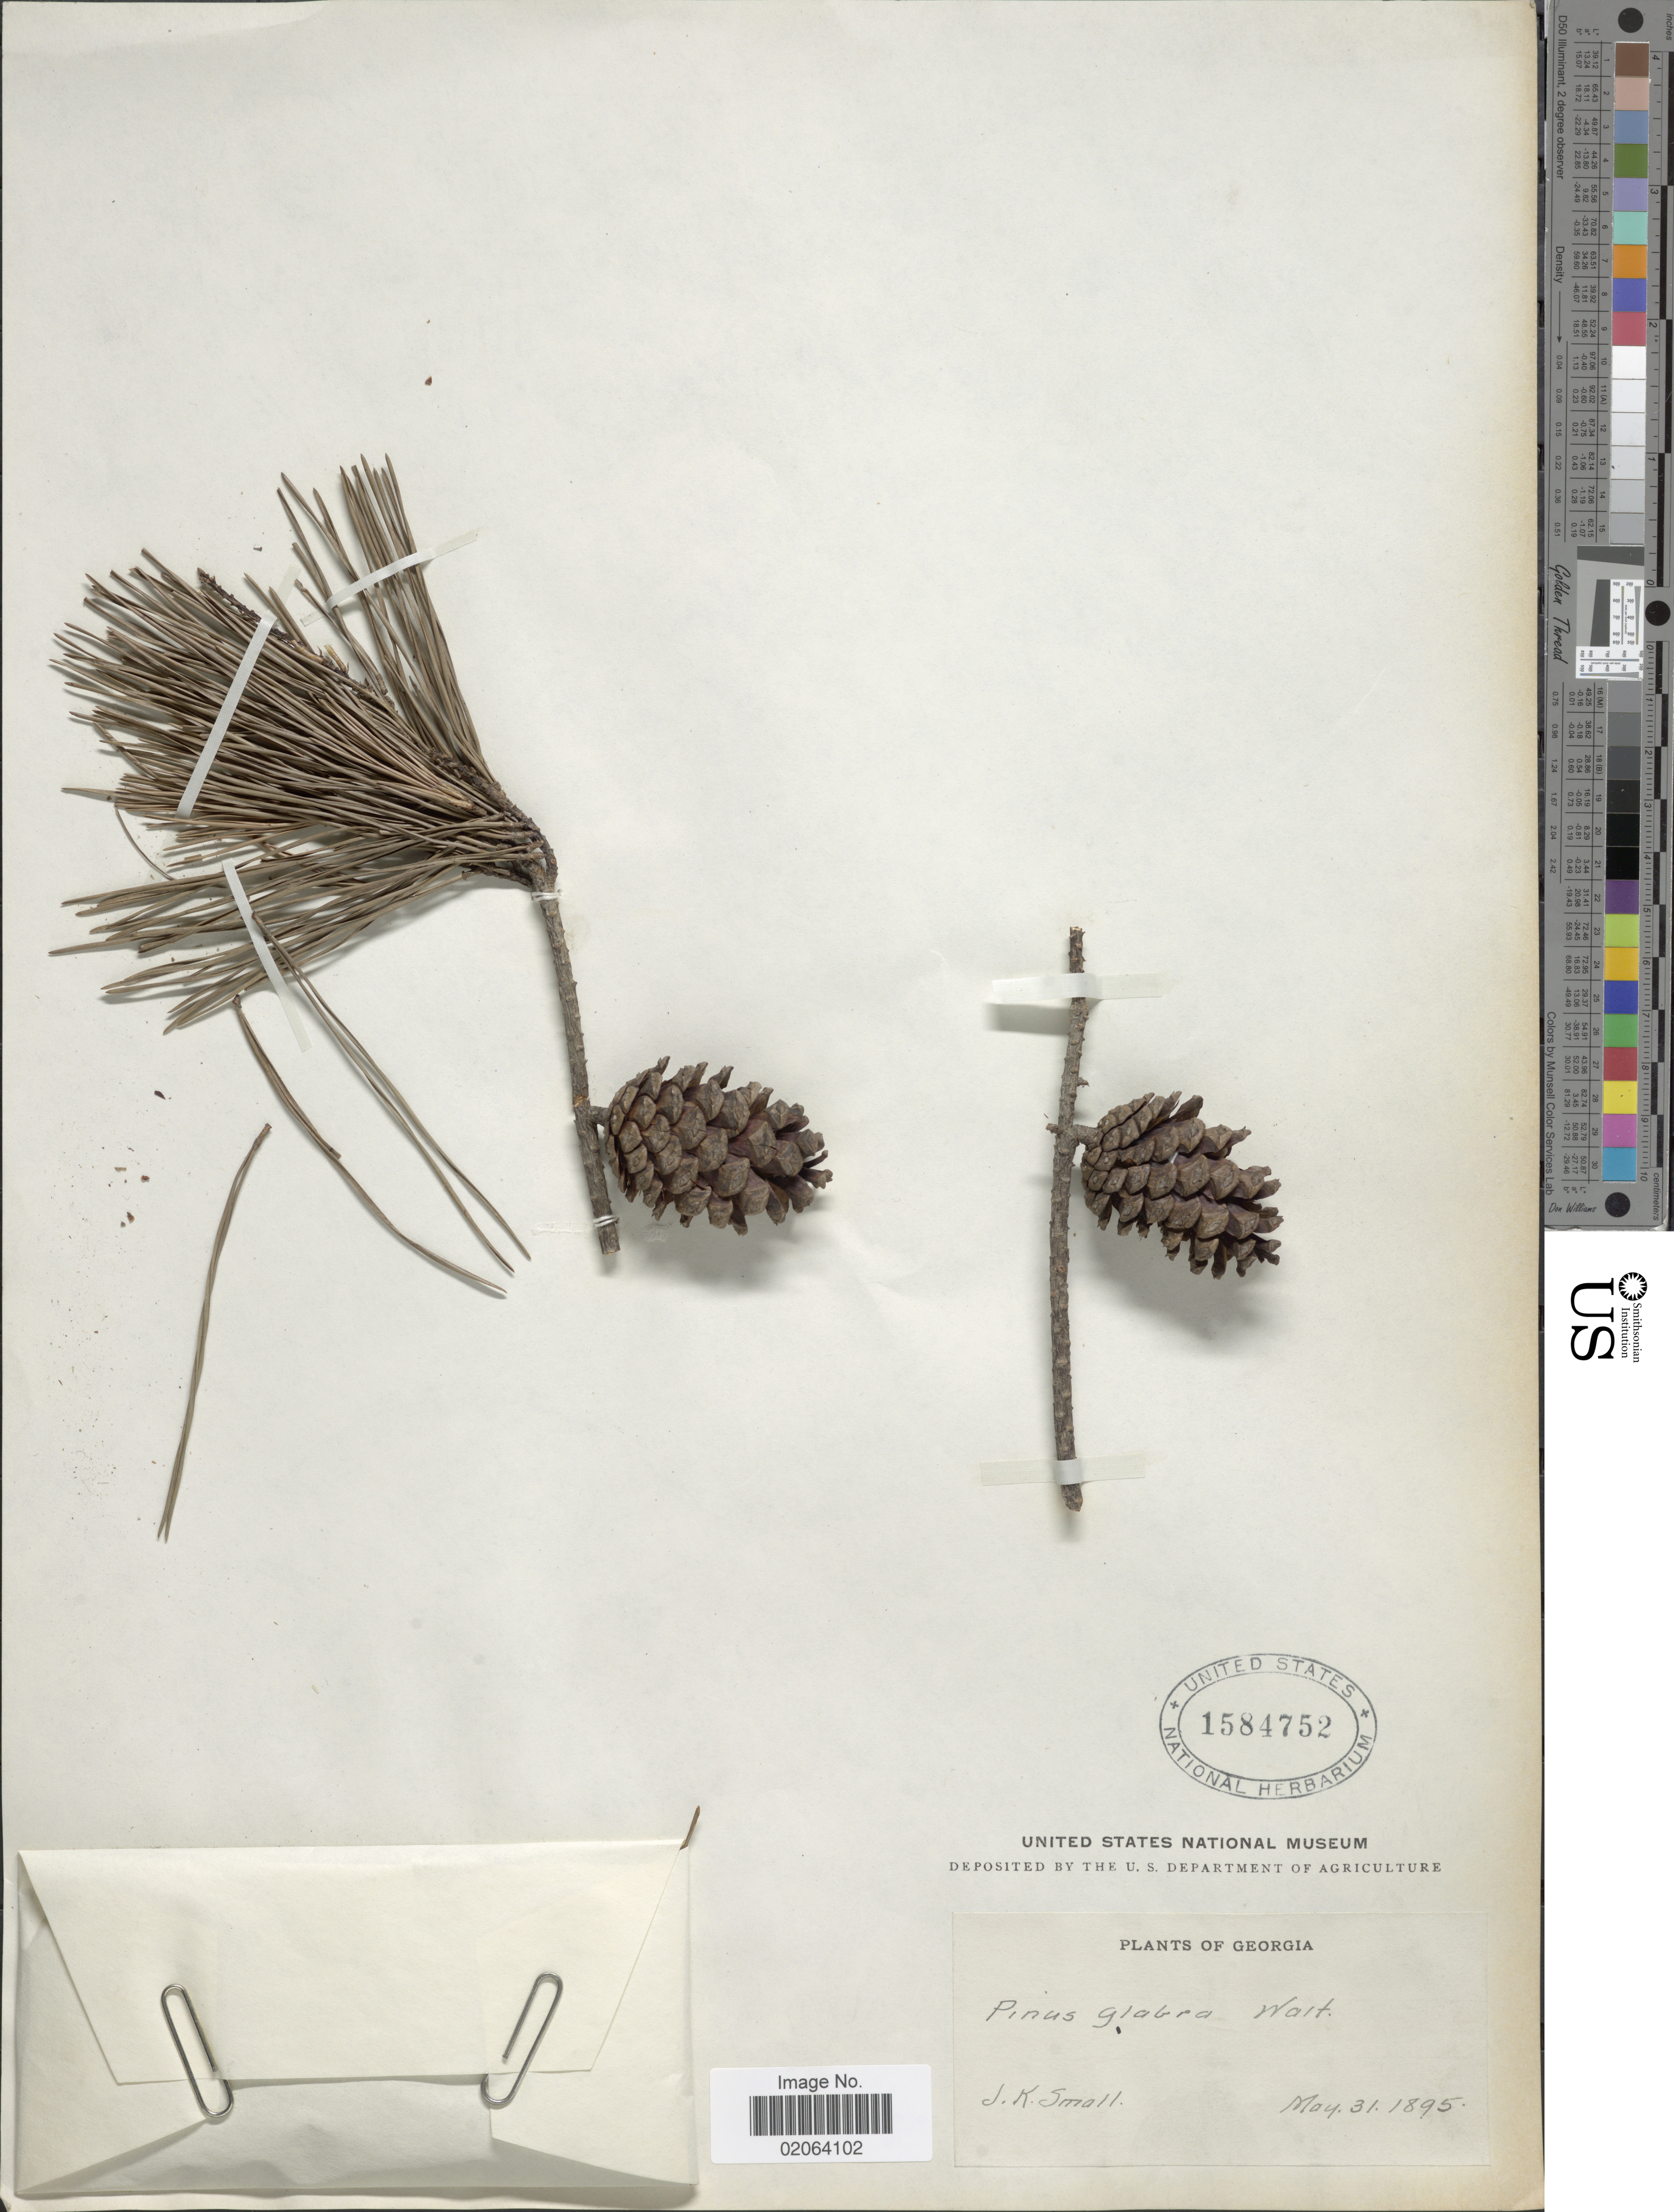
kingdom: Plantae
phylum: Tracheophyta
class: Pinopsida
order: Pinales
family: Pinaceae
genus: Pinus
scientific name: Pinus glabra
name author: Walter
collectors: J. K. Small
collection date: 1895-05-31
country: United States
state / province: Georgia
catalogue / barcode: US 1584752